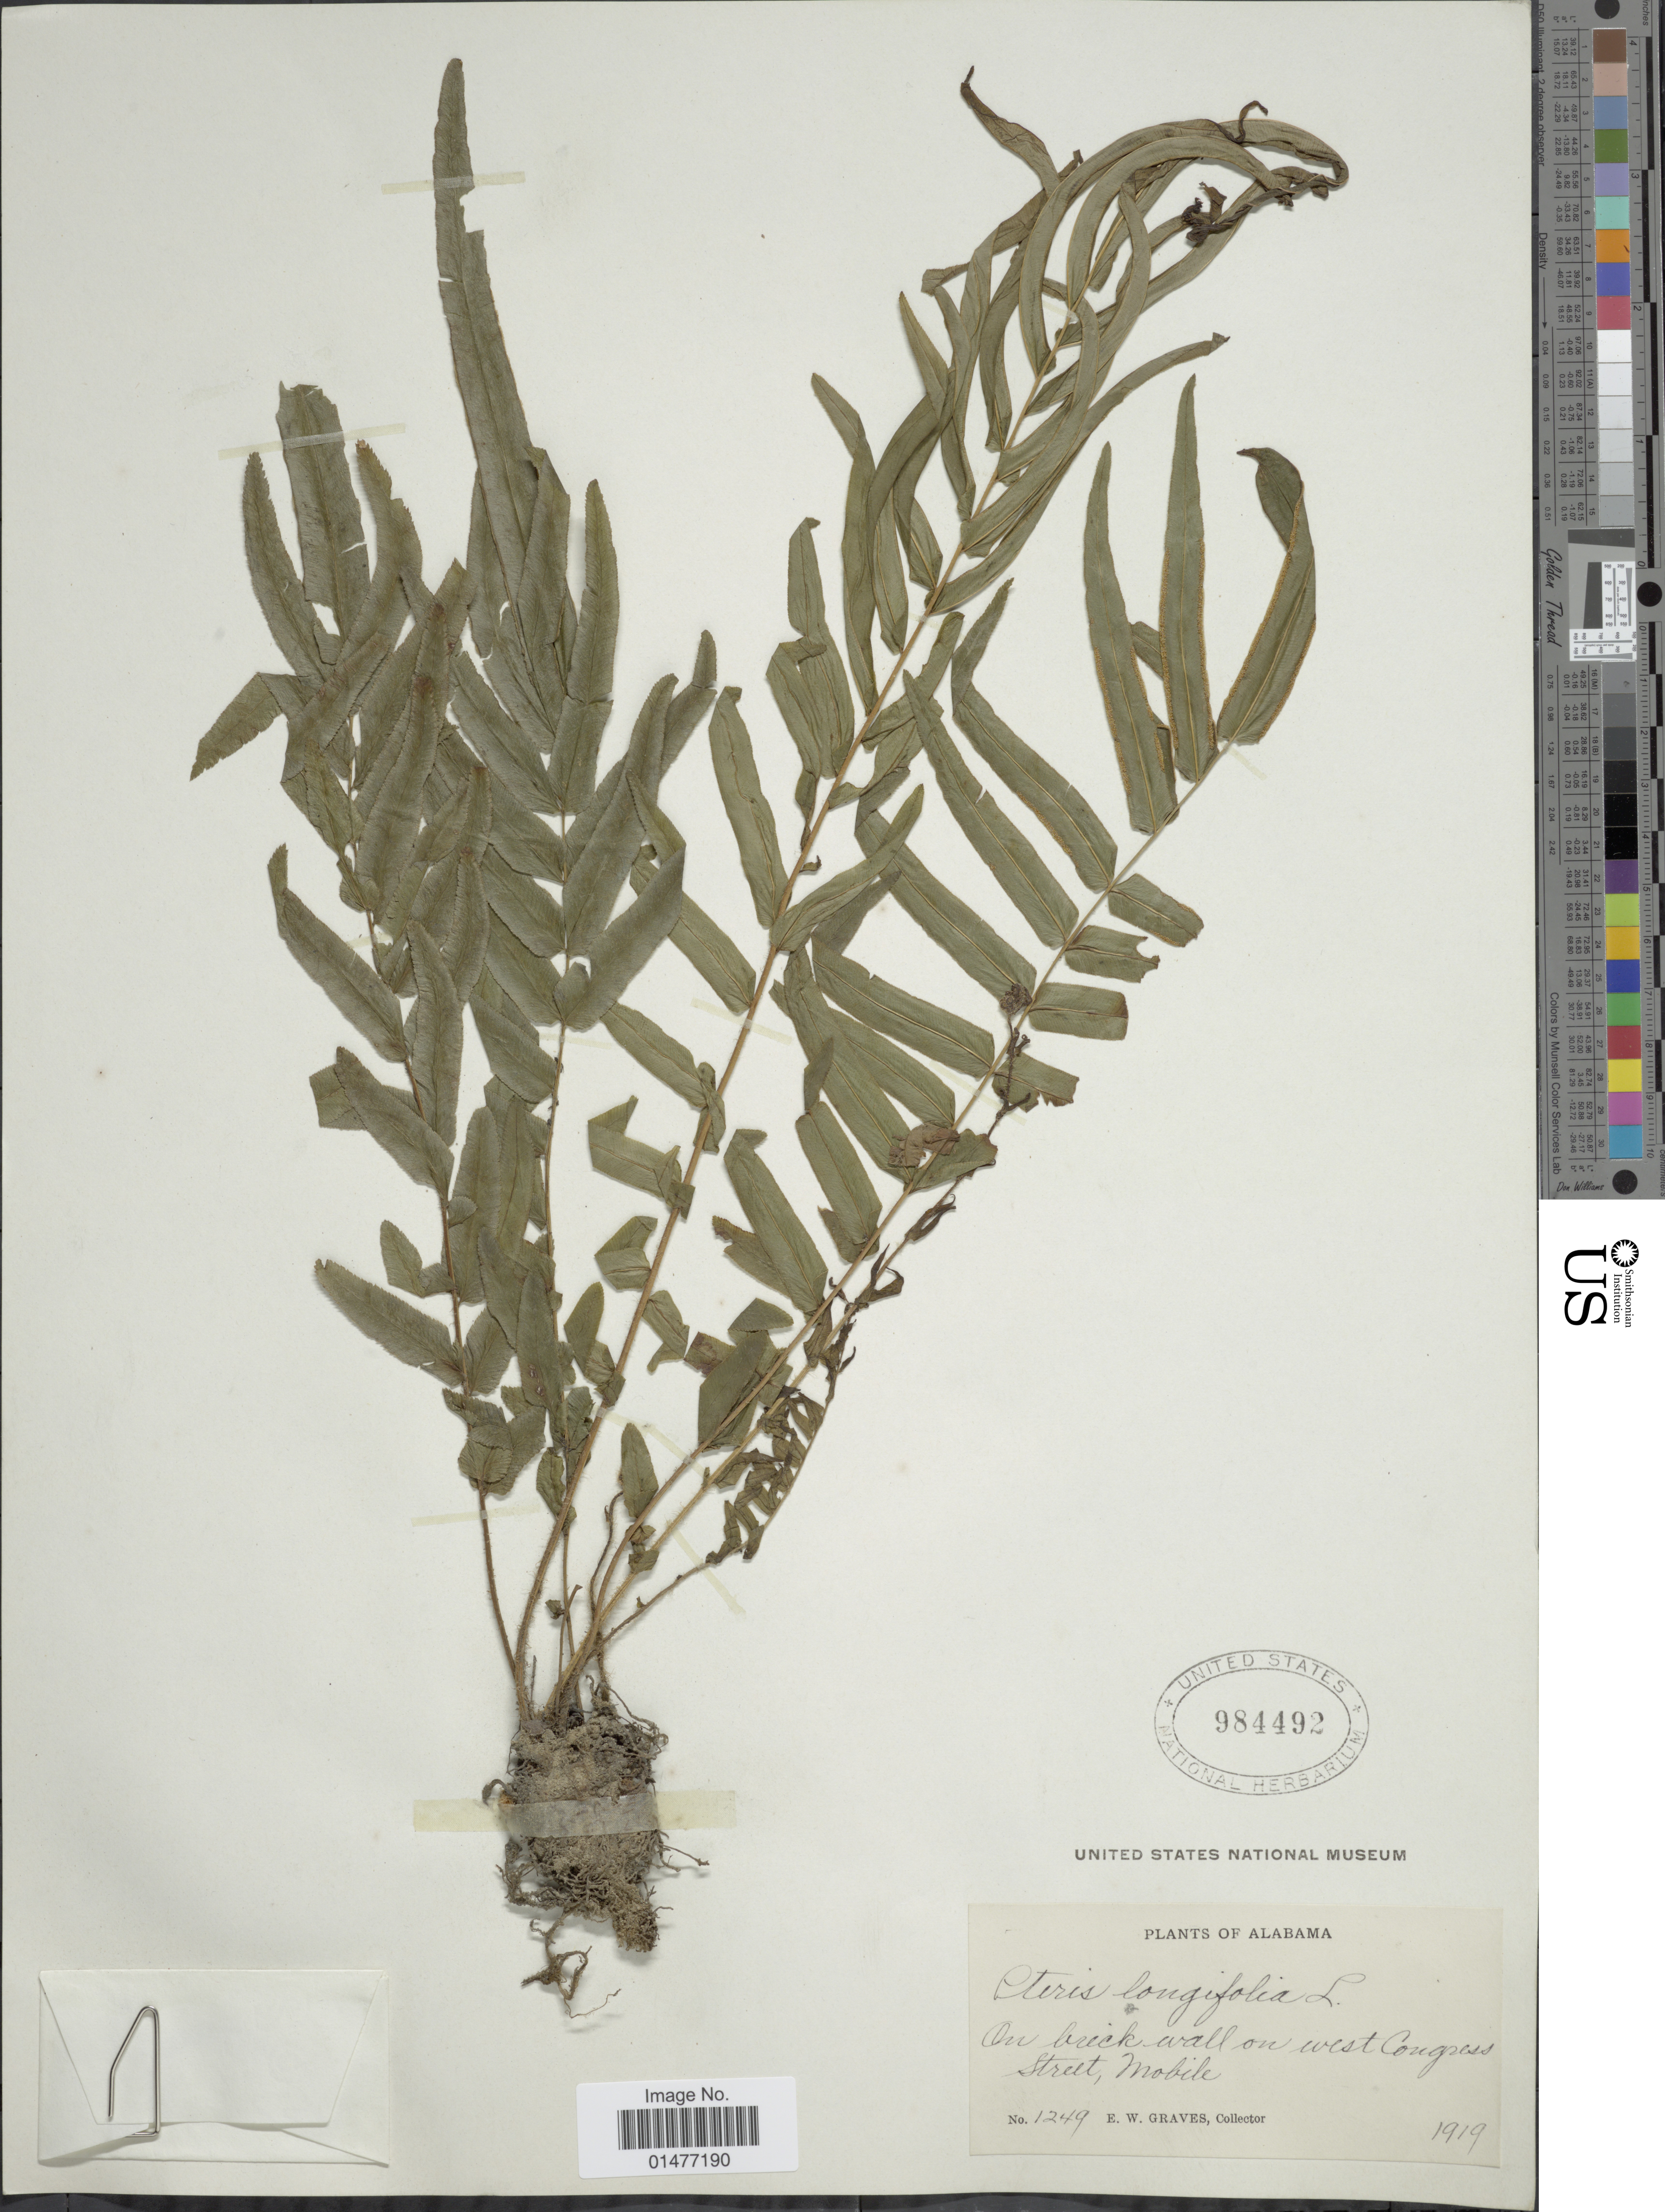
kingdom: Plantae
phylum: Tracheophyta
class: Polypodiopsida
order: Polypodiales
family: Pteridaceae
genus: Pteris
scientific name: Pteris vittata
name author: L.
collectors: E. Graves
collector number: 1249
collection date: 1919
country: United States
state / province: Alabama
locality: Alabama, on brick wall on west Congress Street, Mobile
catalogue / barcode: US 984492